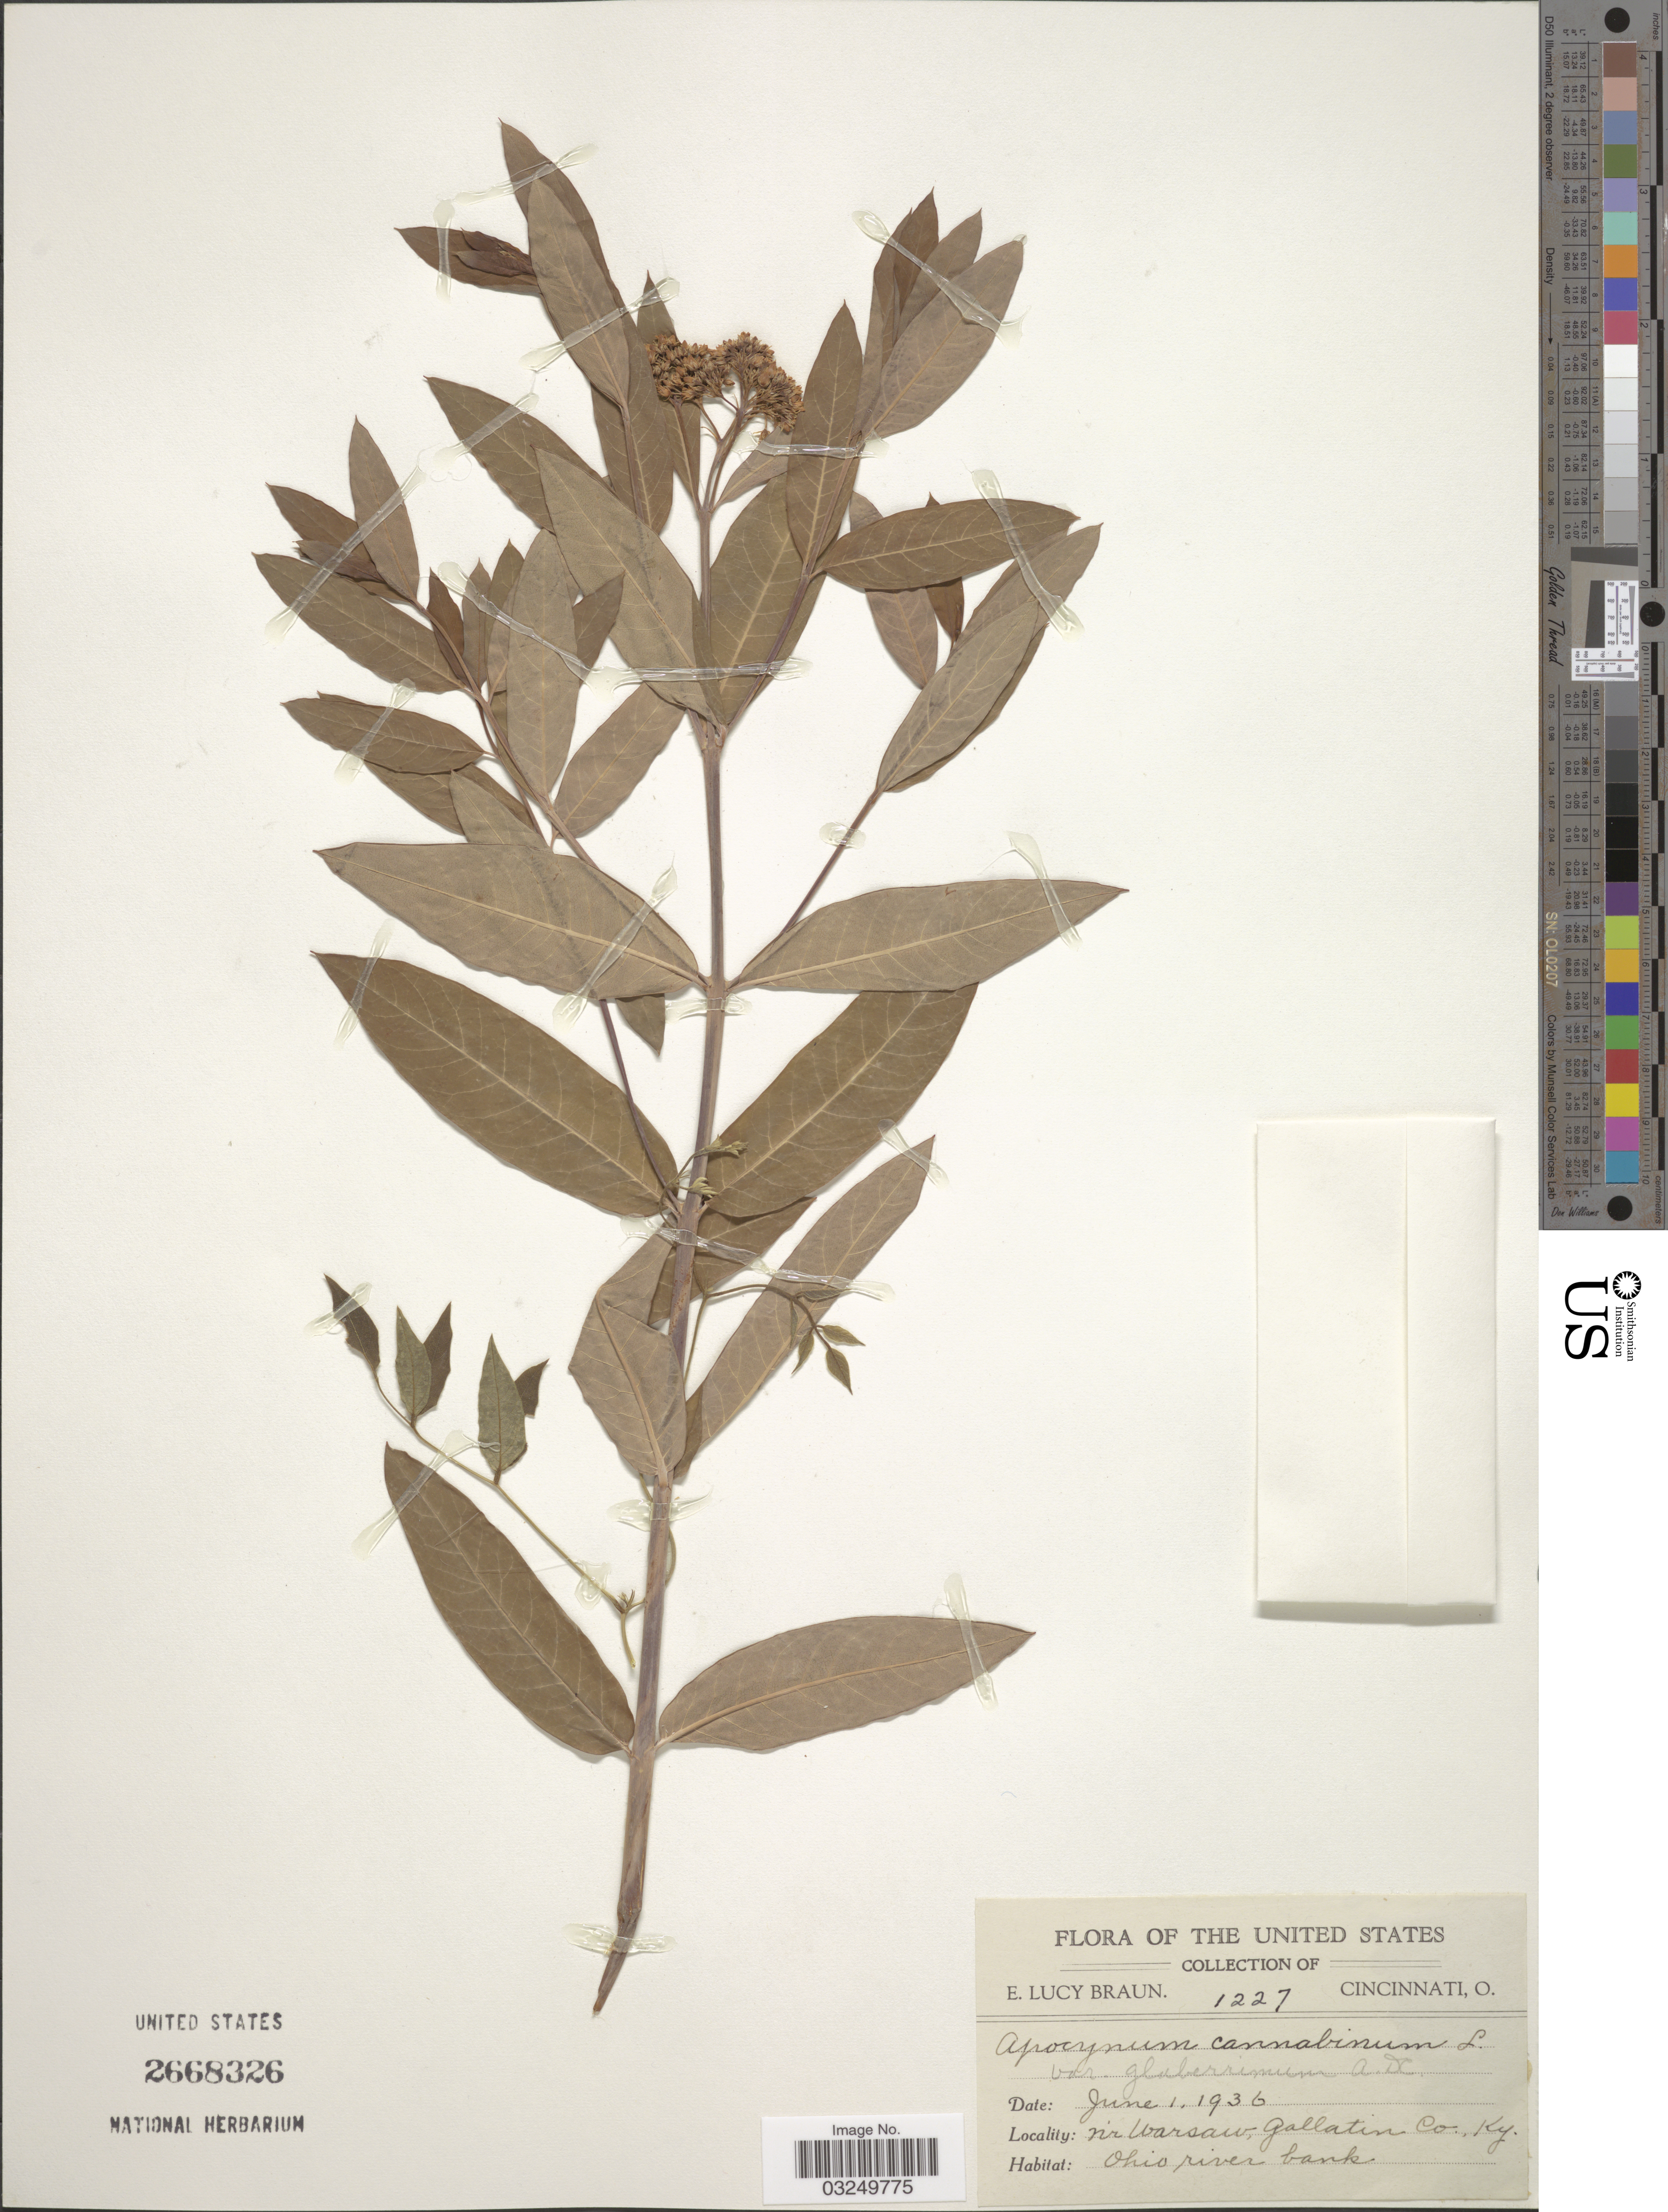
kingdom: Plantae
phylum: Tracheophyta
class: Magnoliopsida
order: Gentianales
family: Apocynaceae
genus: Apocynum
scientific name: Apocynum cannabinum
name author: L.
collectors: E. L. Braun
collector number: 1227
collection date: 1936-06-01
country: United States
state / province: Kentucky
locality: Nr Warsaw, Gallatin Co. Ohio river bank.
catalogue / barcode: US 2668326